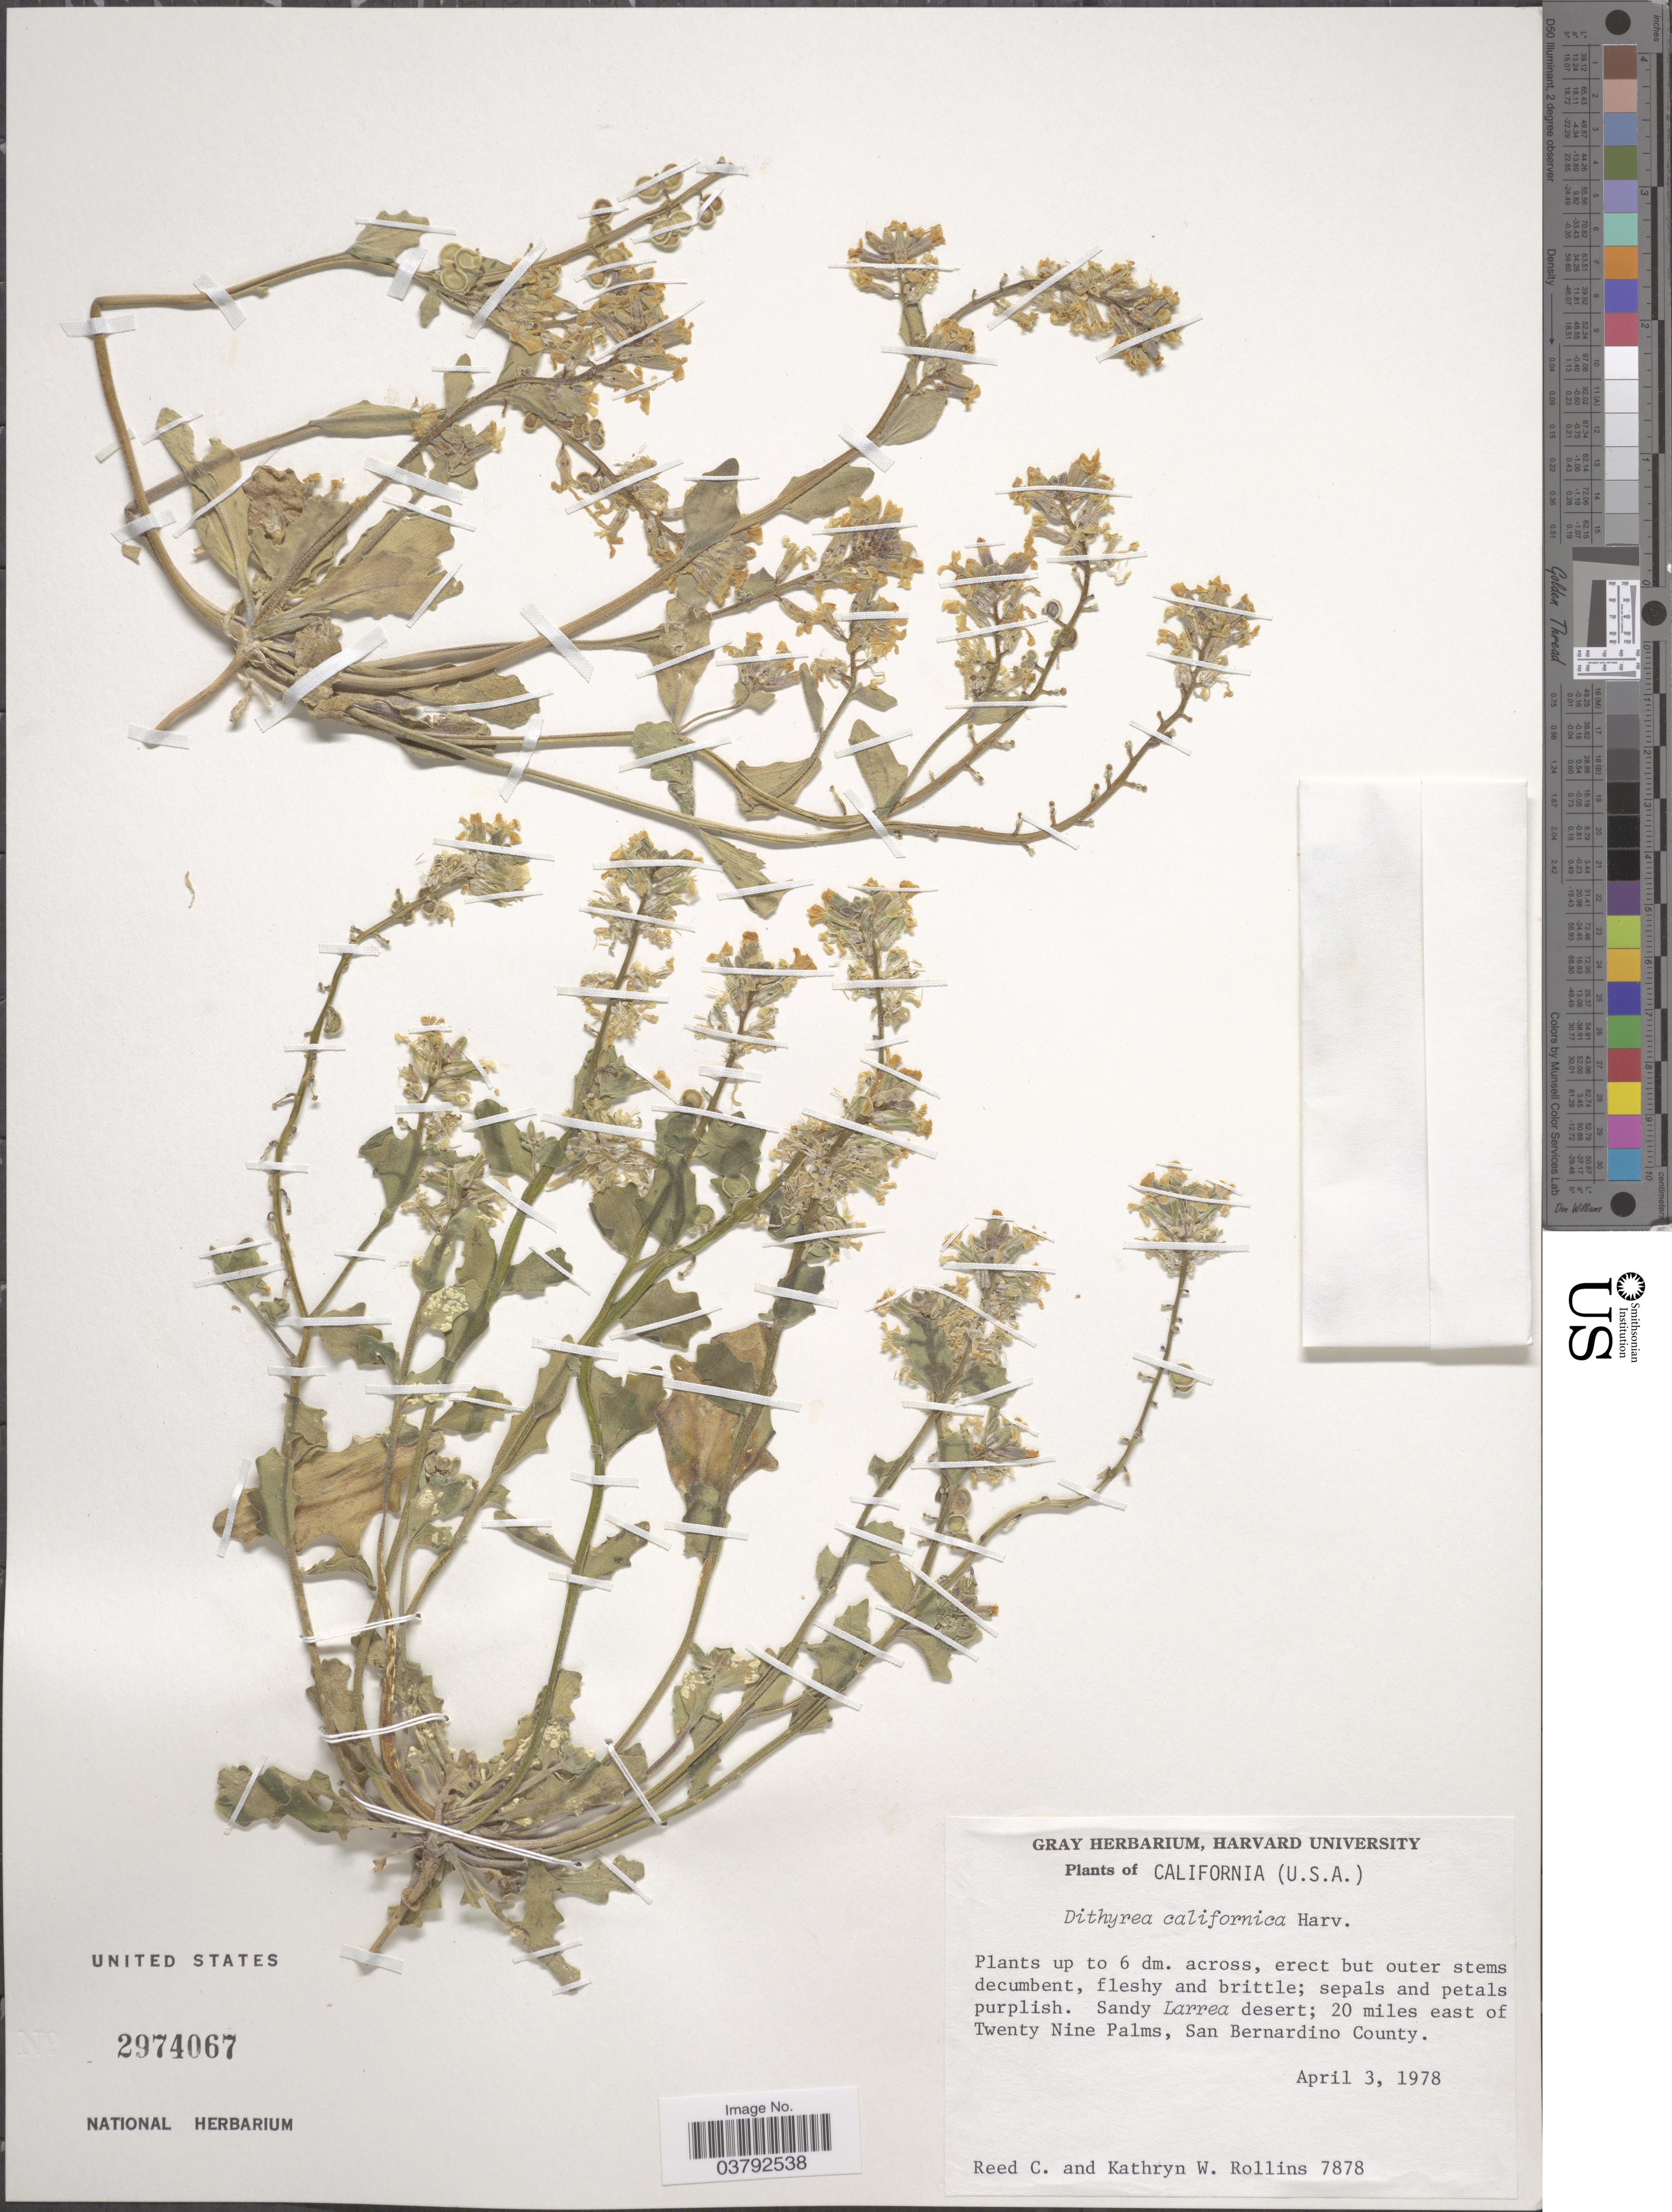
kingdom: Plantae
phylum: Tracheophyta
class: Magnoliopsida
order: Brassicales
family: Brassicaceae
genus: Dithyrea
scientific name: Dithyrea californica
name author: Harv.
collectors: R. C. Rollins & K. W. Rollins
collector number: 7878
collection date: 1978-04-03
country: United States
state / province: California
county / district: San Bernardino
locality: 20 miles east of Twenty Nine Palms, San Bernardino County.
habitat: sandy desert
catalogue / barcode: US 2974067